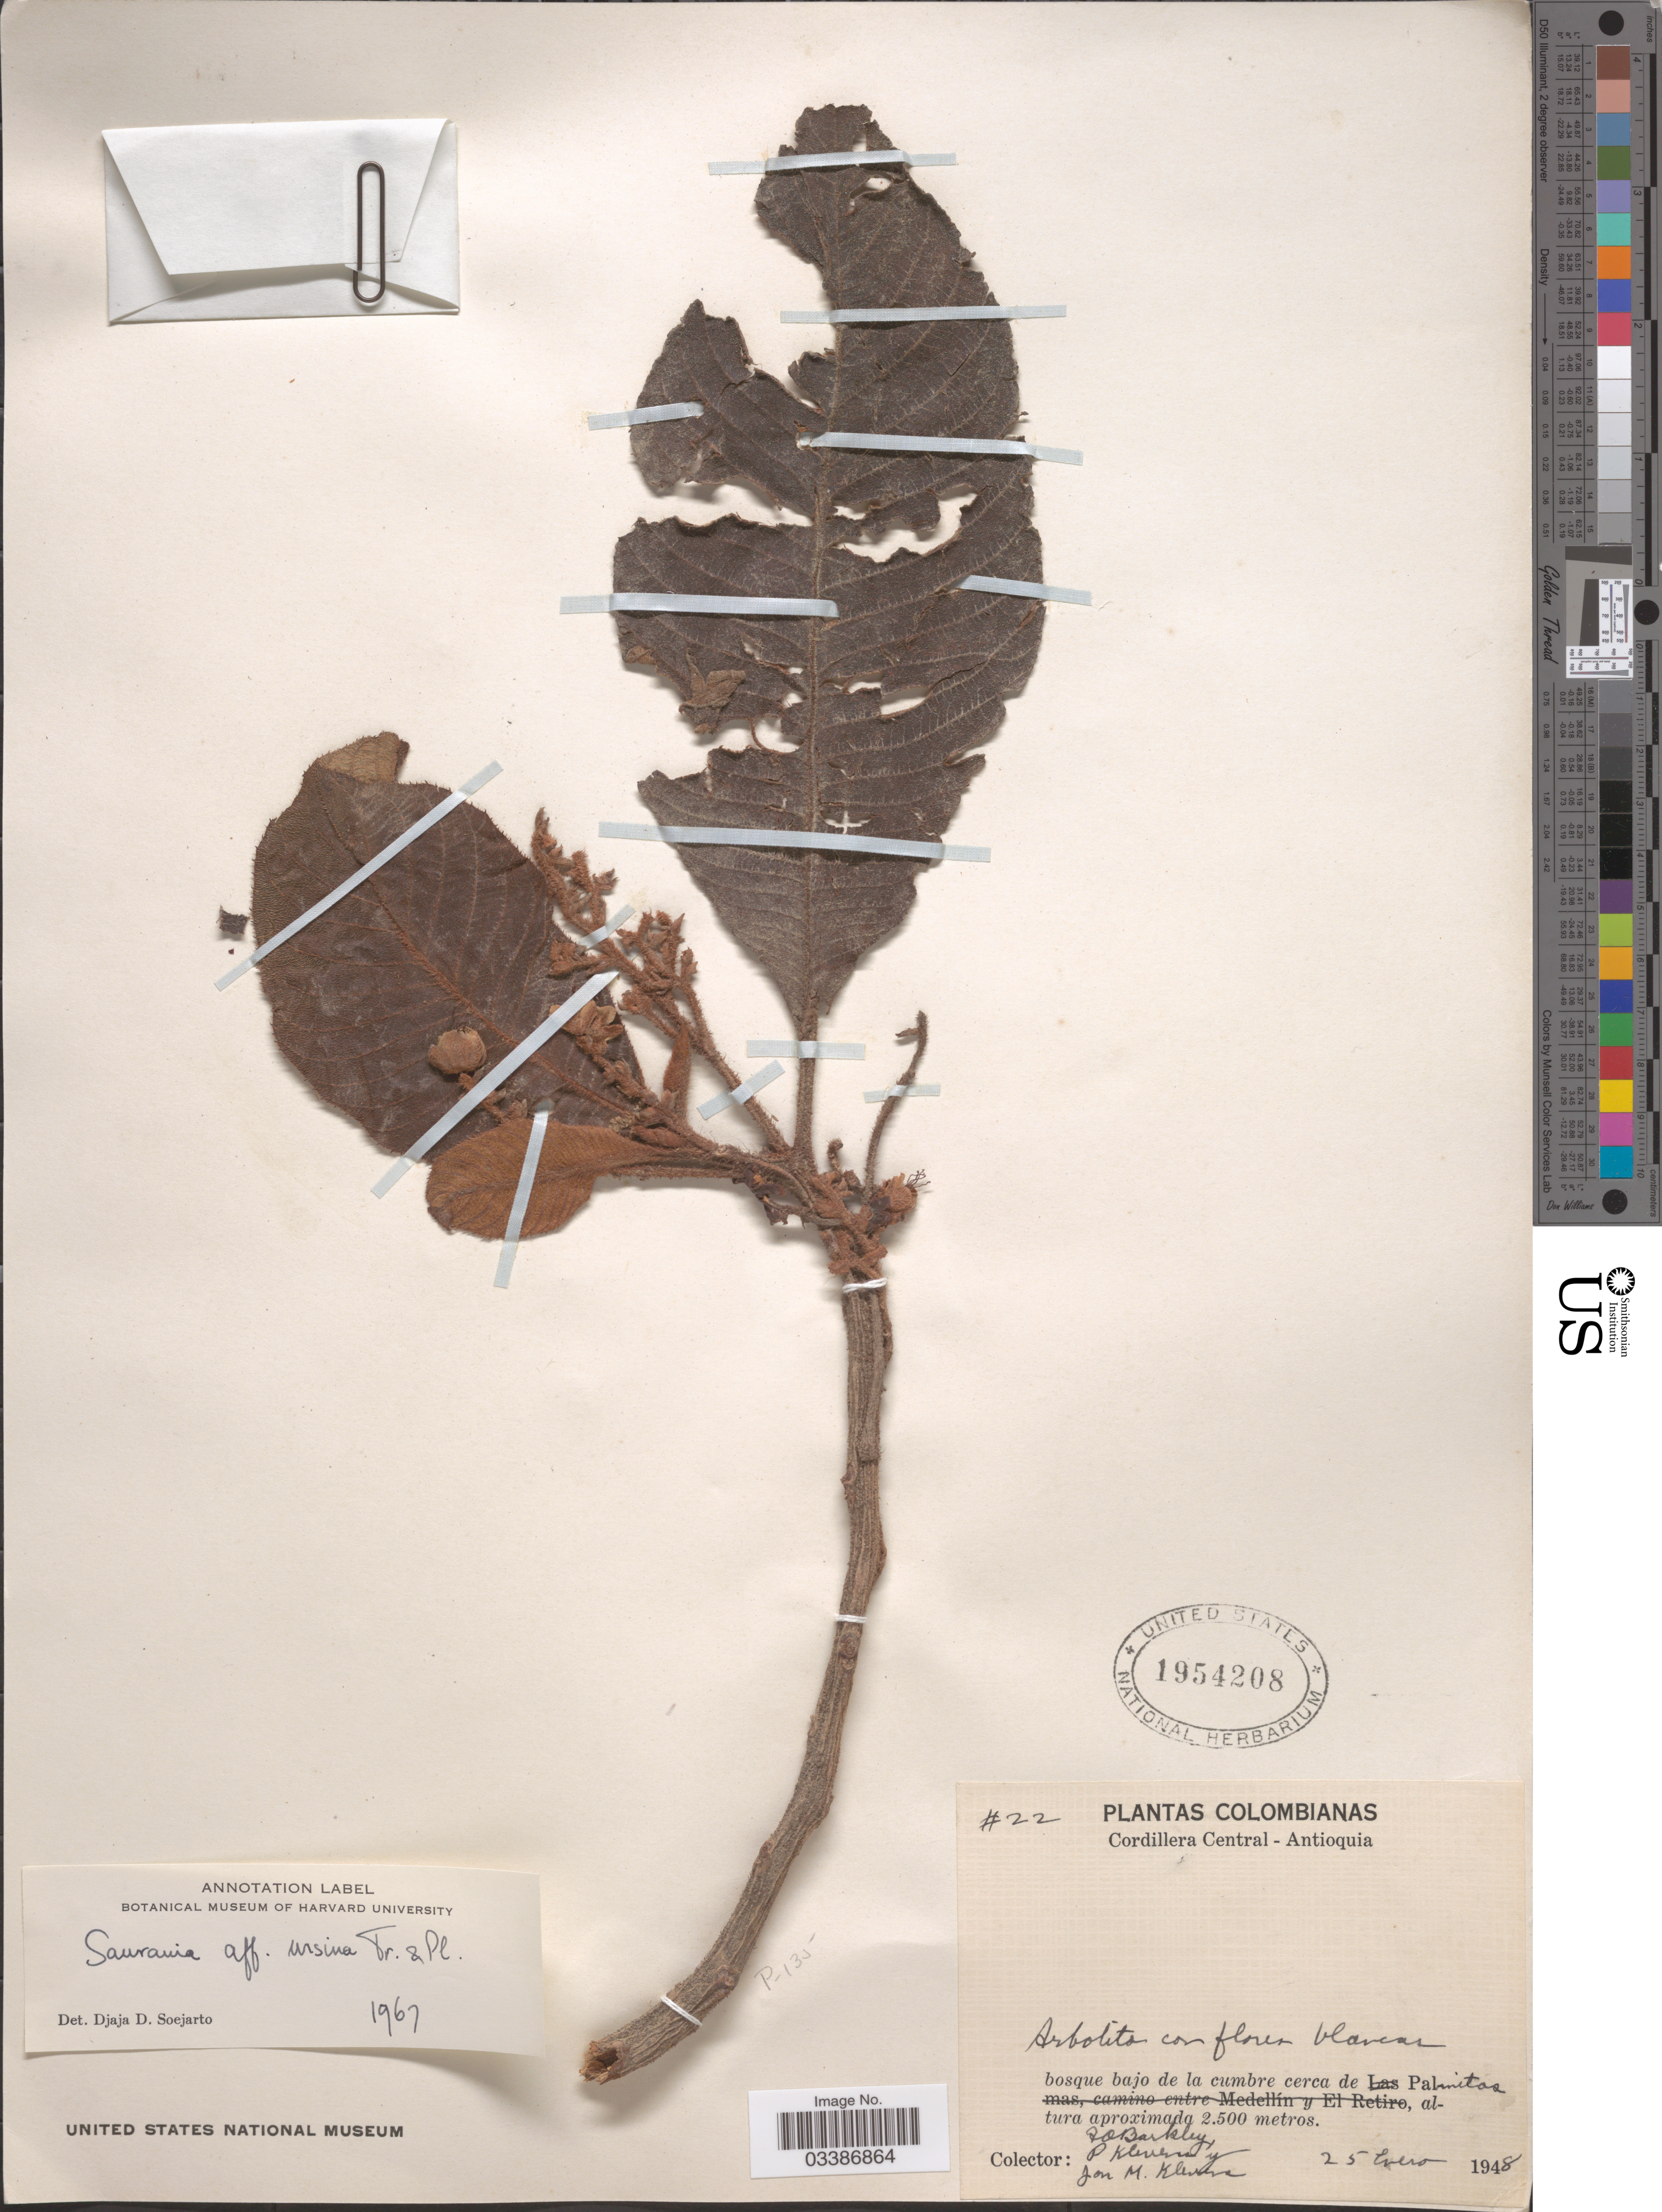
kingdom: Plantae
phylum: Tracheophyta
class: Magnoliopsida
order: Ericales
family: Actinidiaceae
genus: Saurauia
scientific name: Saurauia ursina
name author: Triana & Planch.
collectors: F. A. Barkley, P. Klevens & J. Klevens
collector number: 22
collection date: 1948-01-25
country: Colombia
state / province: Antioquia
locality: Cordillera Central, bosque bajo de la cumbre cerca de Palmitas.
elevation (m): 2500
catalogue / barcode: US 1954208